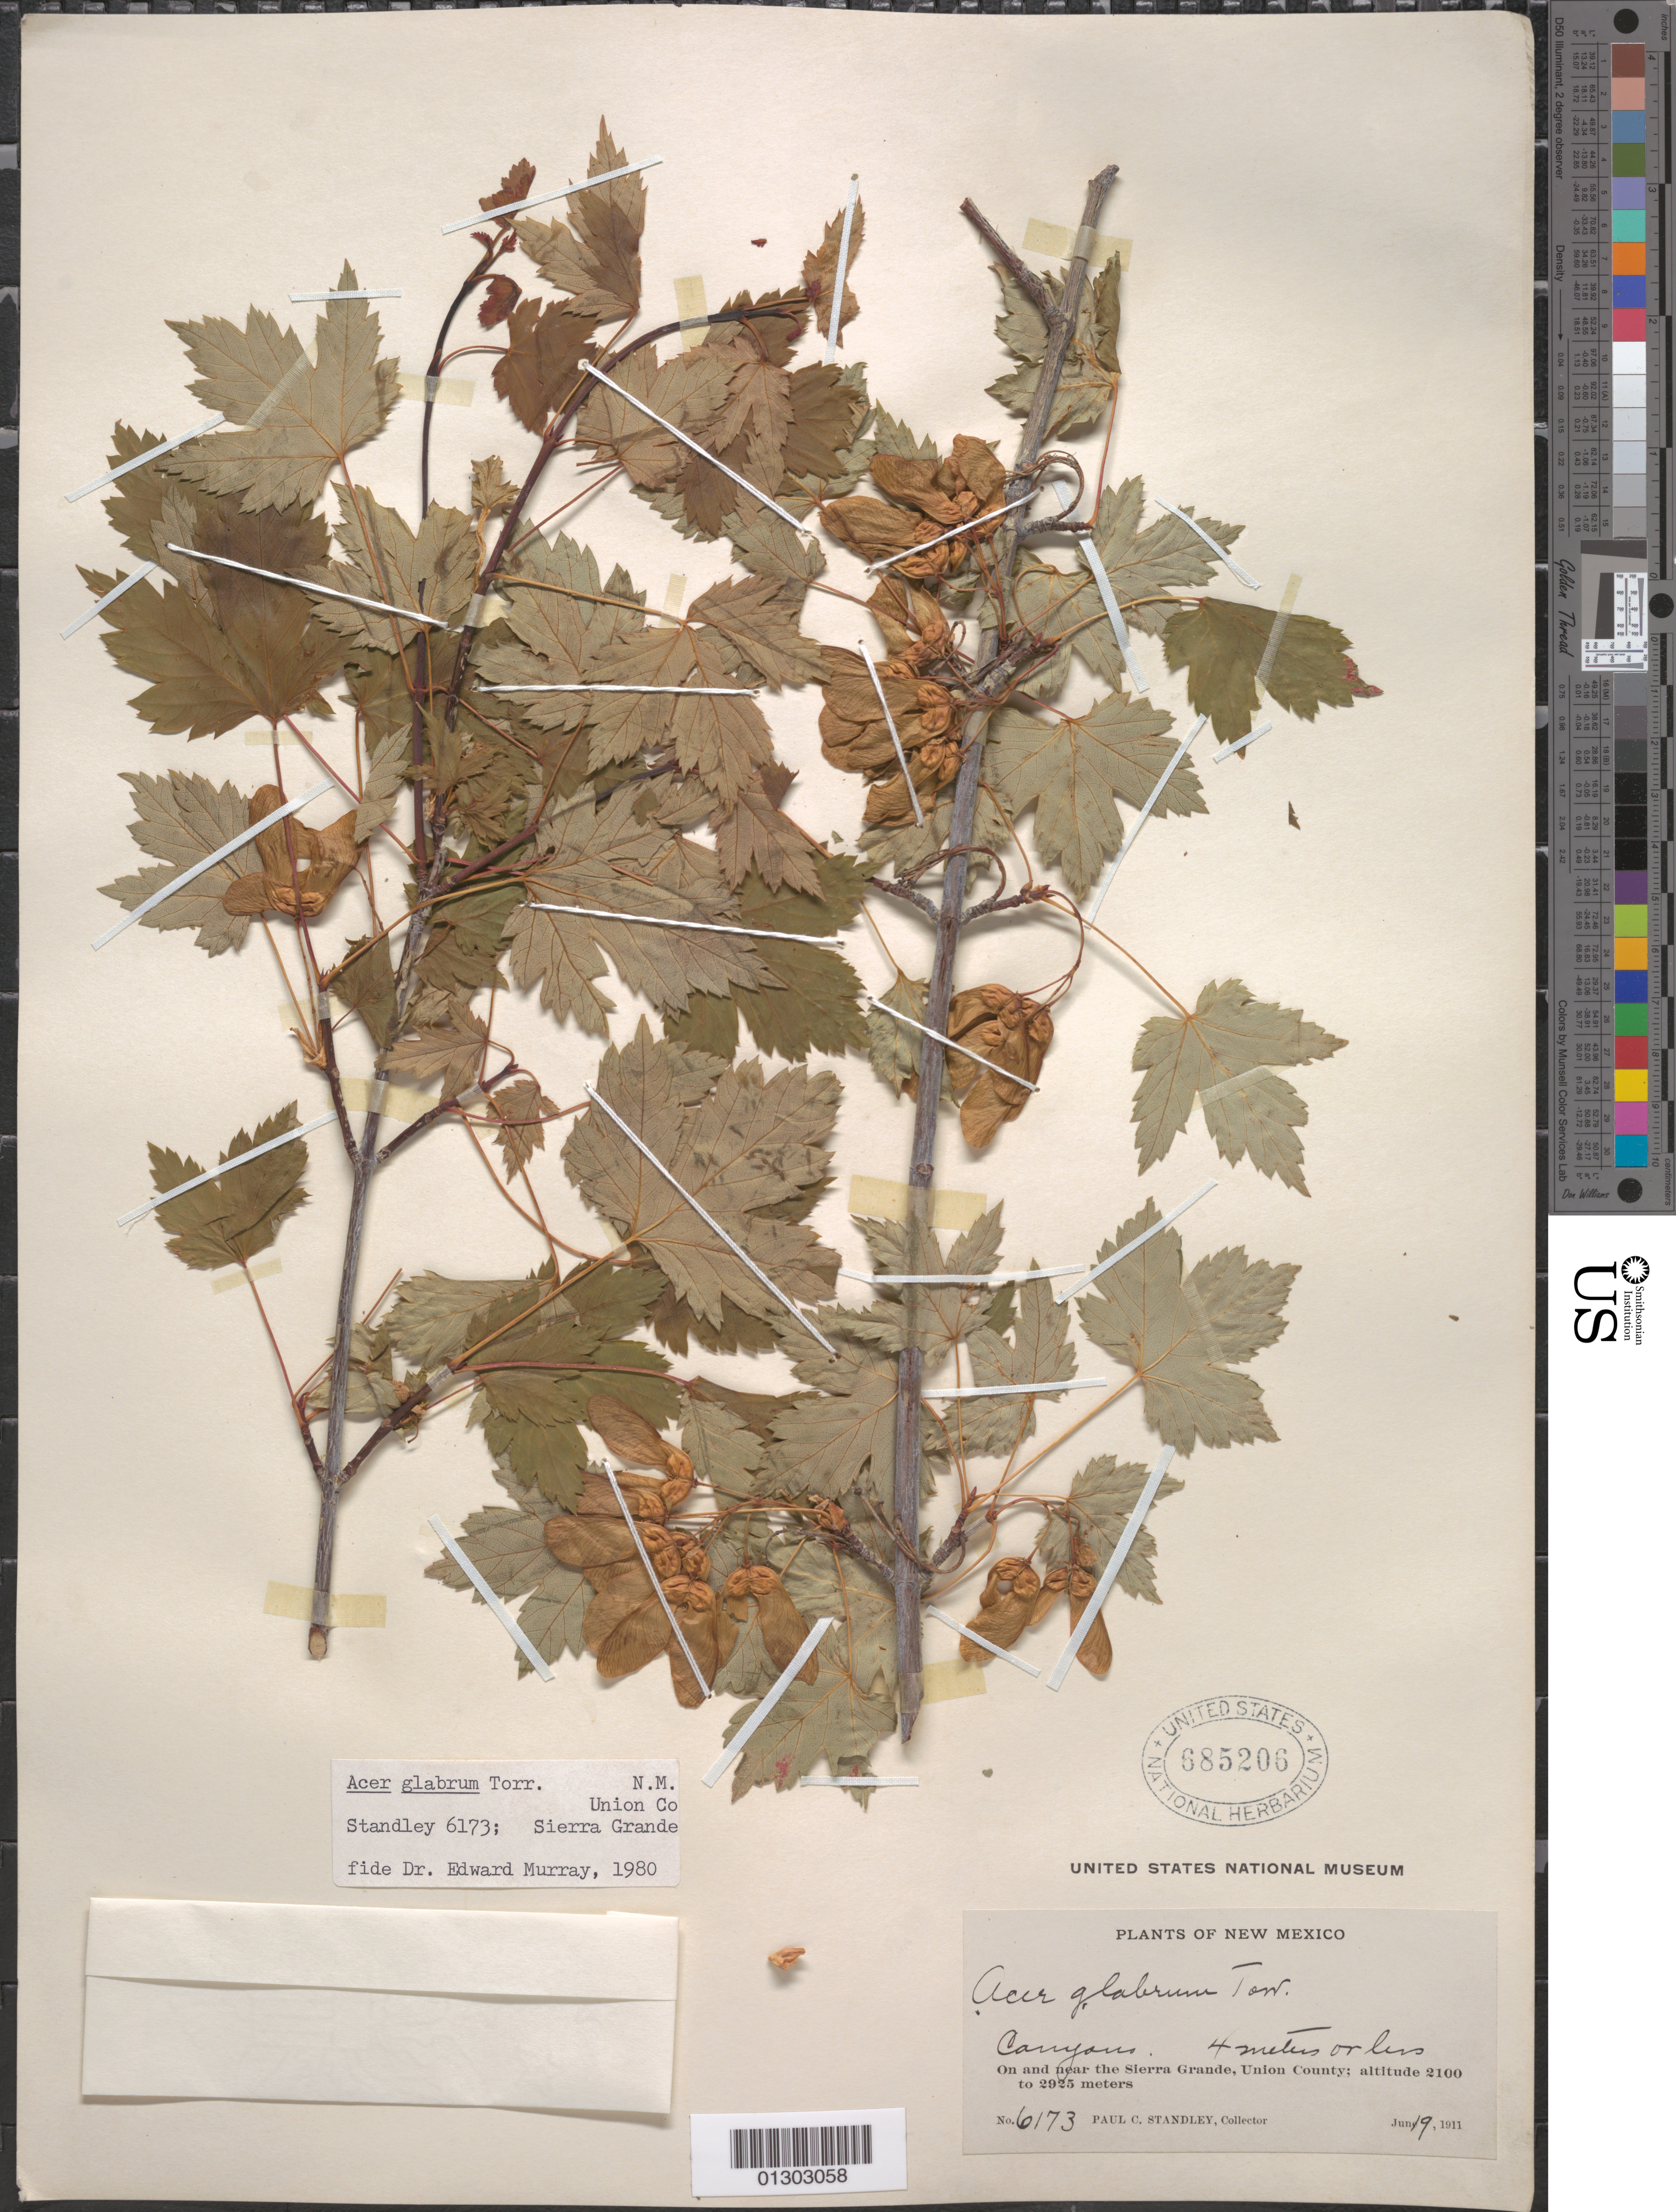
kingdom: Plantae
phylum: Tracheophyta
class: Magnoliopsida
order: Sapindales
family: Sapindaceae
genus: Acer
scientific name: Acer glabrum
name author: Torr.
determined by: Murray, Edward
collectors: P. C. Standley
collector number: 6173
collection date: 1911-06-19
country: United States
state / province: New Mexico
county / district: Union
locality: Union County, on and near the Sierra Grande.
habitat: Canyons.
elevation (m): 2100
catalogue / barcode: US 685206